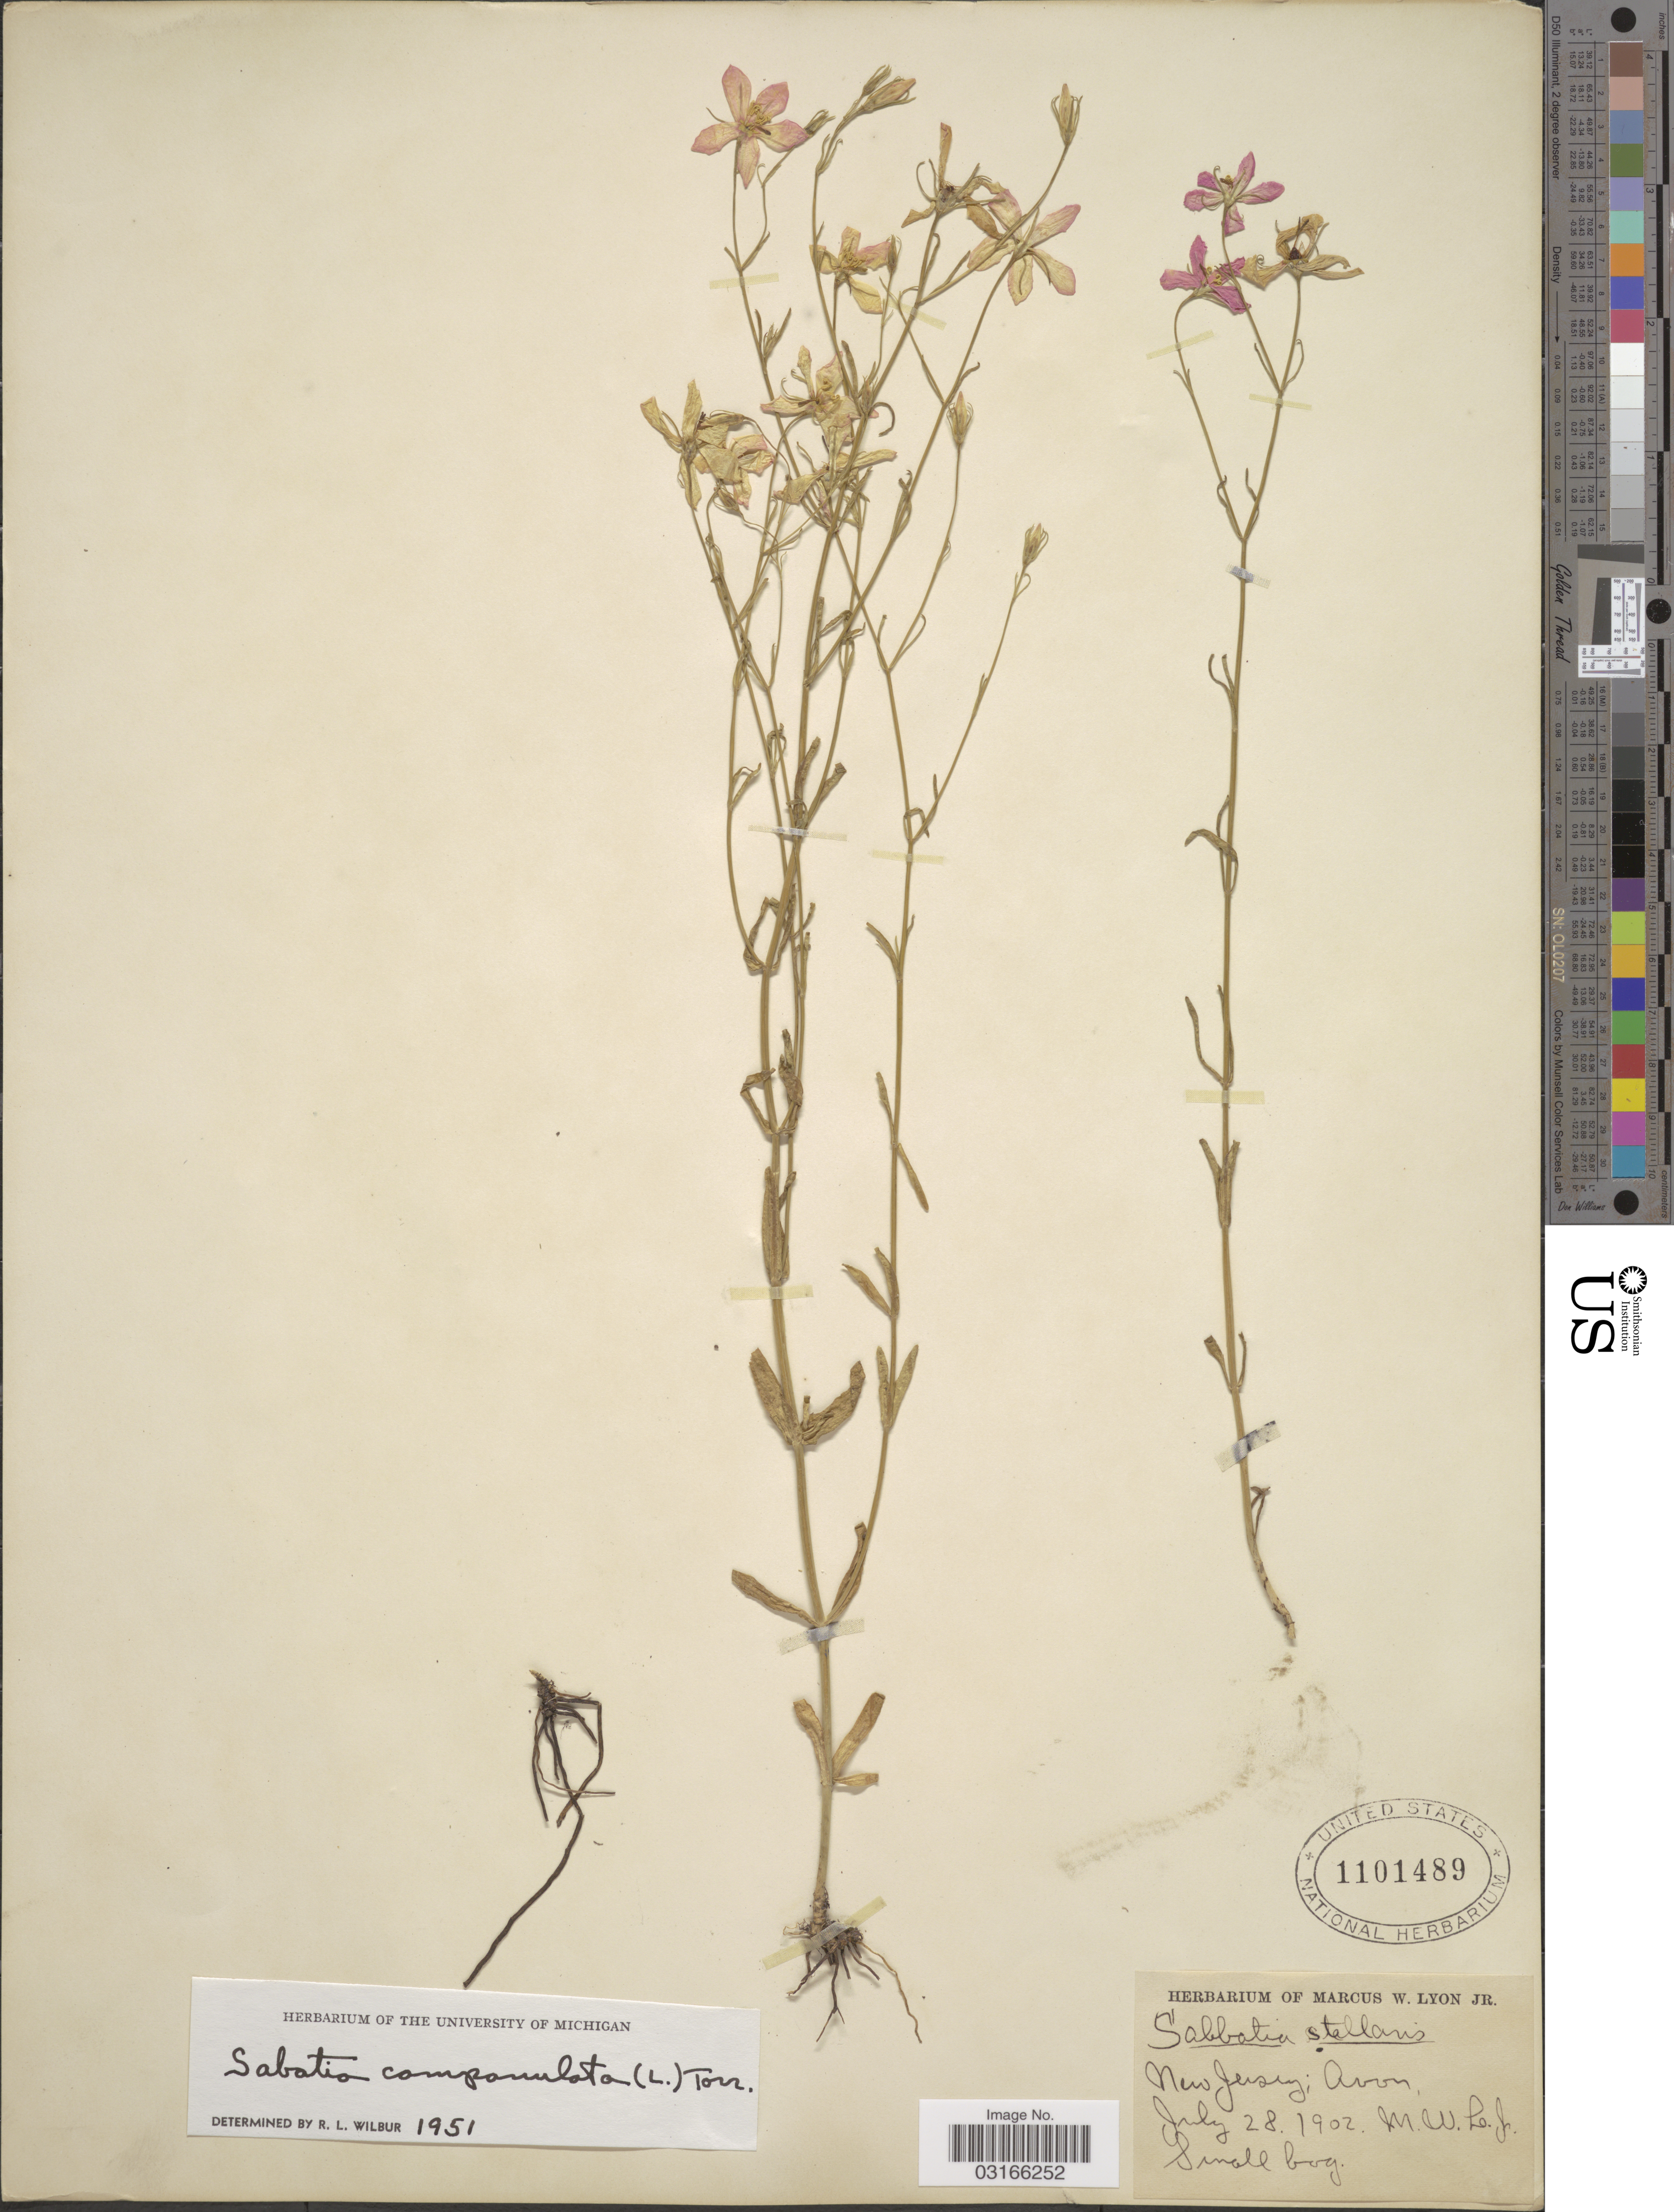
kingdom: Plantae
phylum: Tracheophyta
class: Magnoliopsida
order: Gentianales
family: Gentianaceae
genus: Sabatia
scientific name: Sabatia campanulata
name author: (L.) Torr.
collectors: M. W. Lyon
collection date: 1902-07-28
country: United States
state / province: New Jersey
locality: Avon.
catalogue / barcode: US 1101489